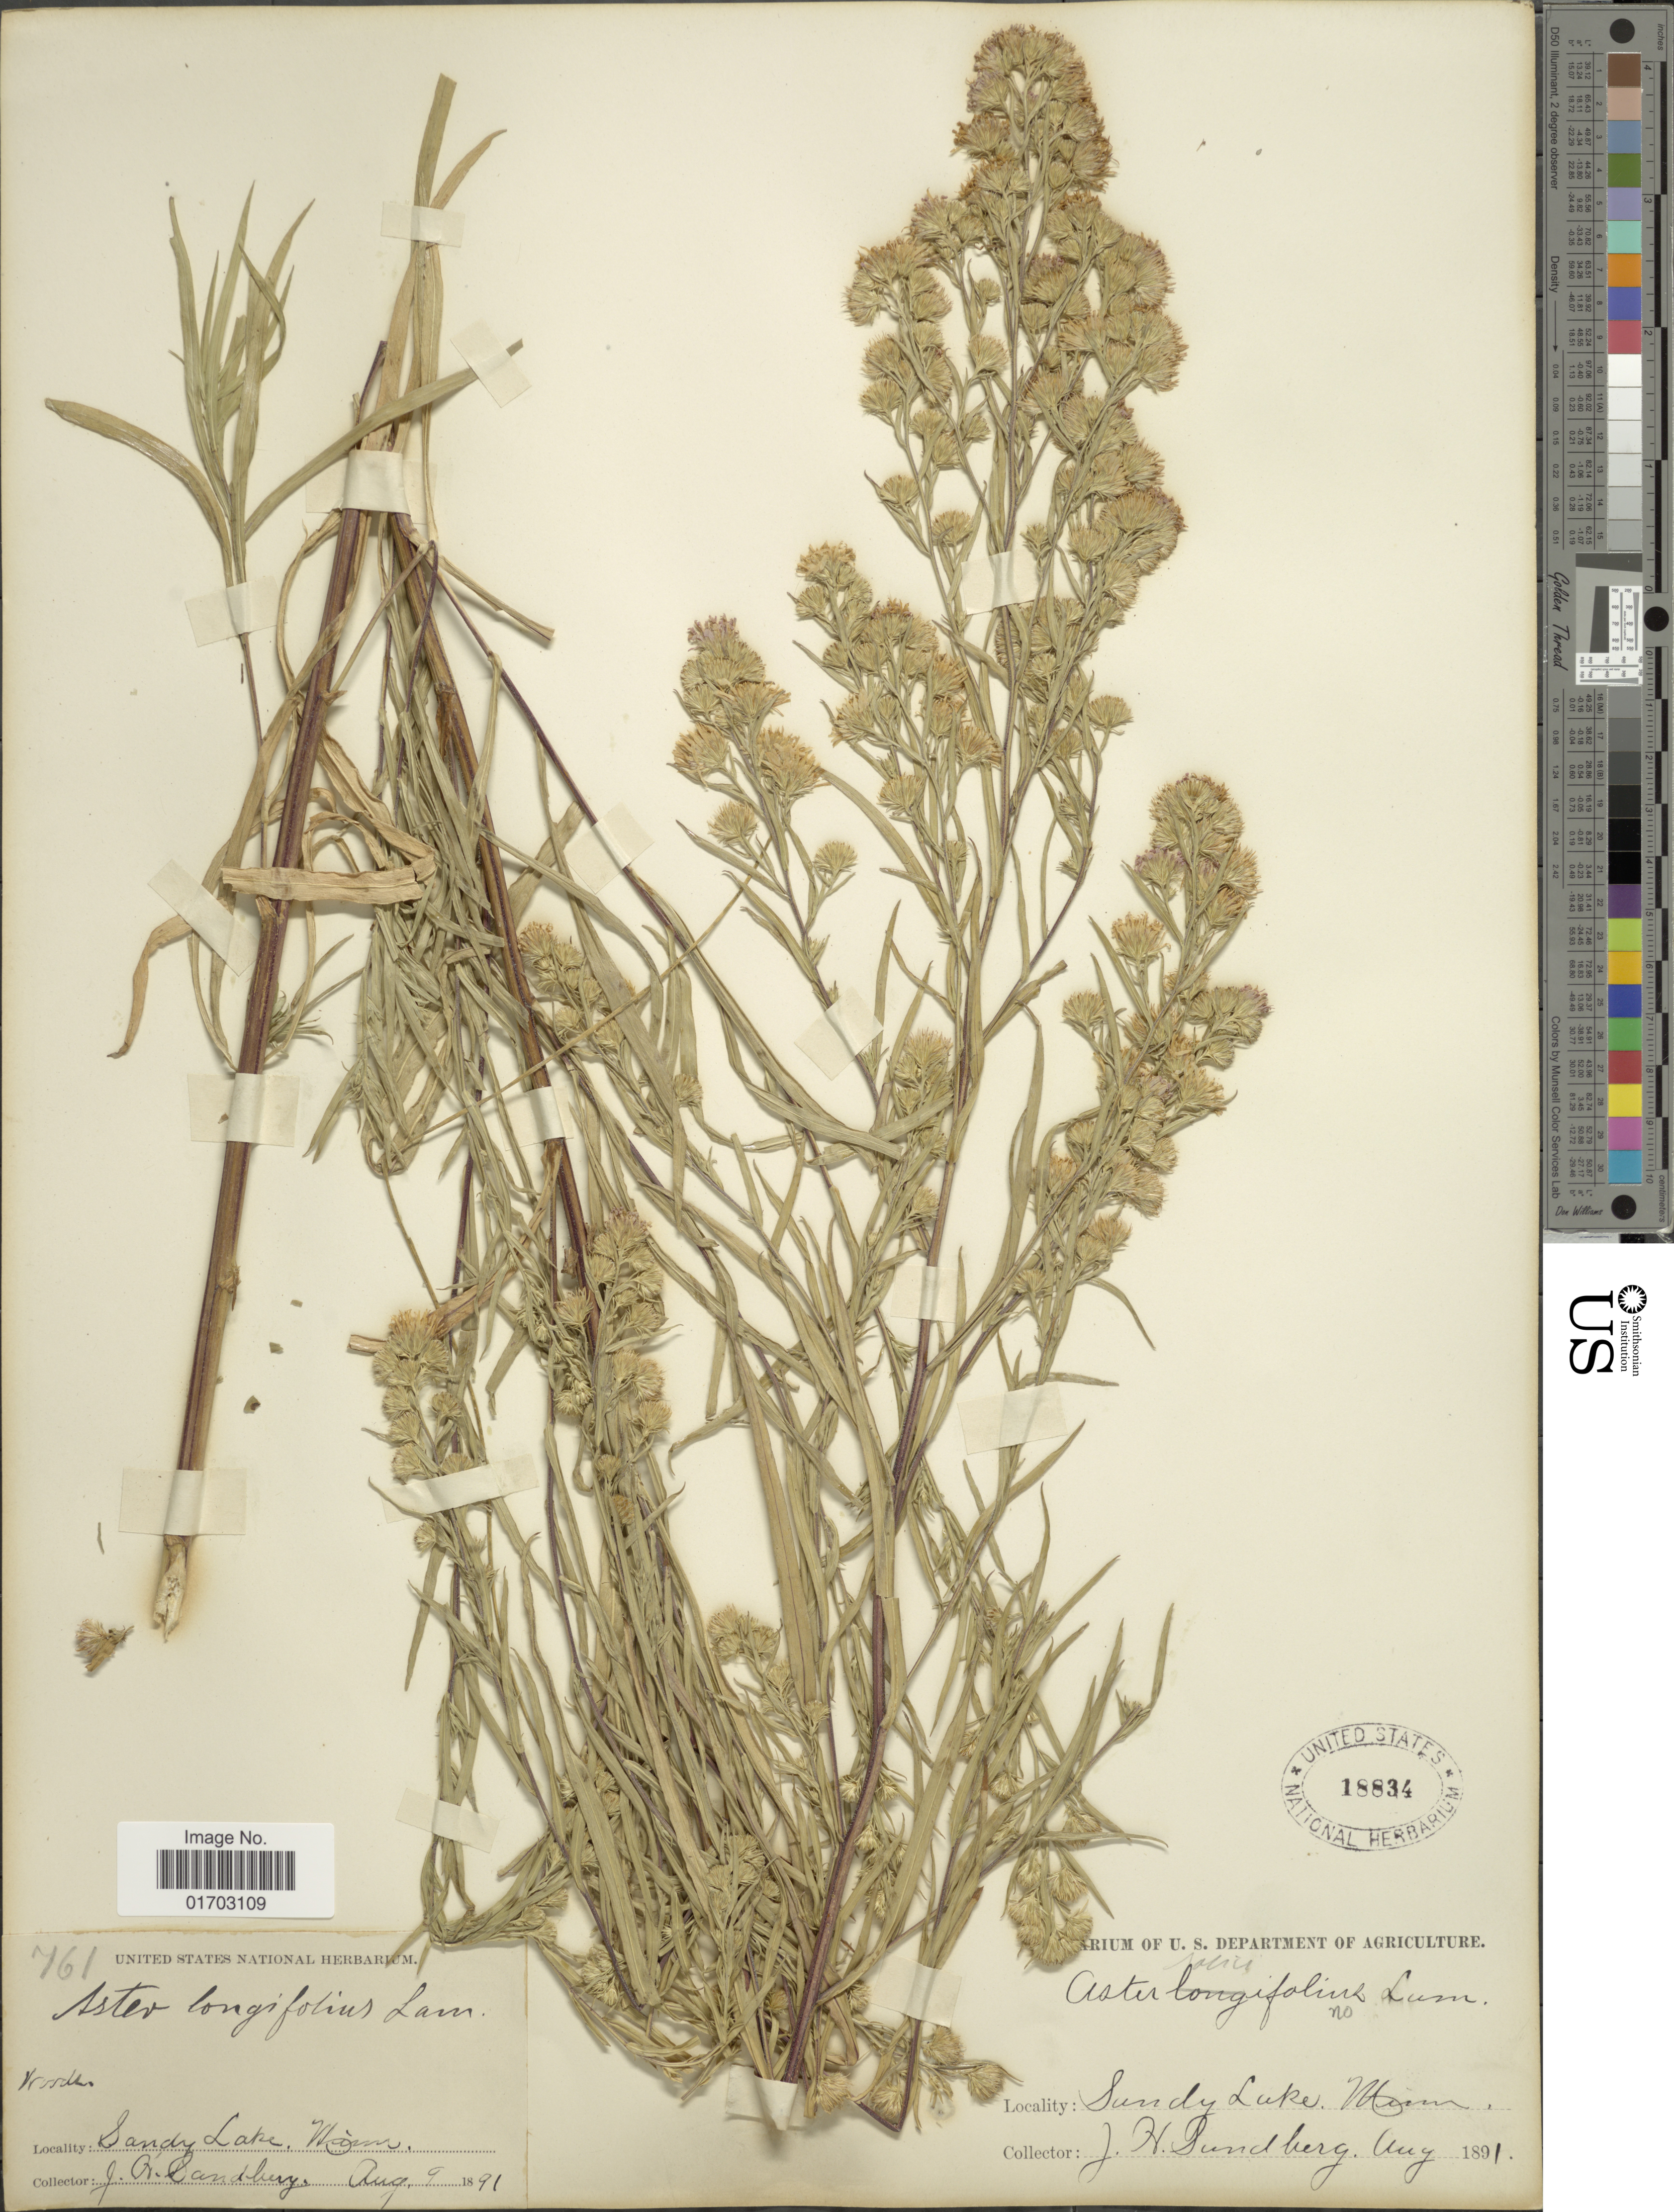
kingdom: Plantae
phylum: Tracheophyta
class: Magnoliopsida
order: Asterales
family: Asteraceae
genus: Symphyotrichum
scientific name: Symphyotrichum simplex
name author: (Willd.) Á. Löve & D. Löve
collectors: J. H. Sandberg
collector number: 761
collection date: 1891-08-09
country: United States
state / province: Michigan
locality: Sandy Lake.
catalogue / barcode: US 18834